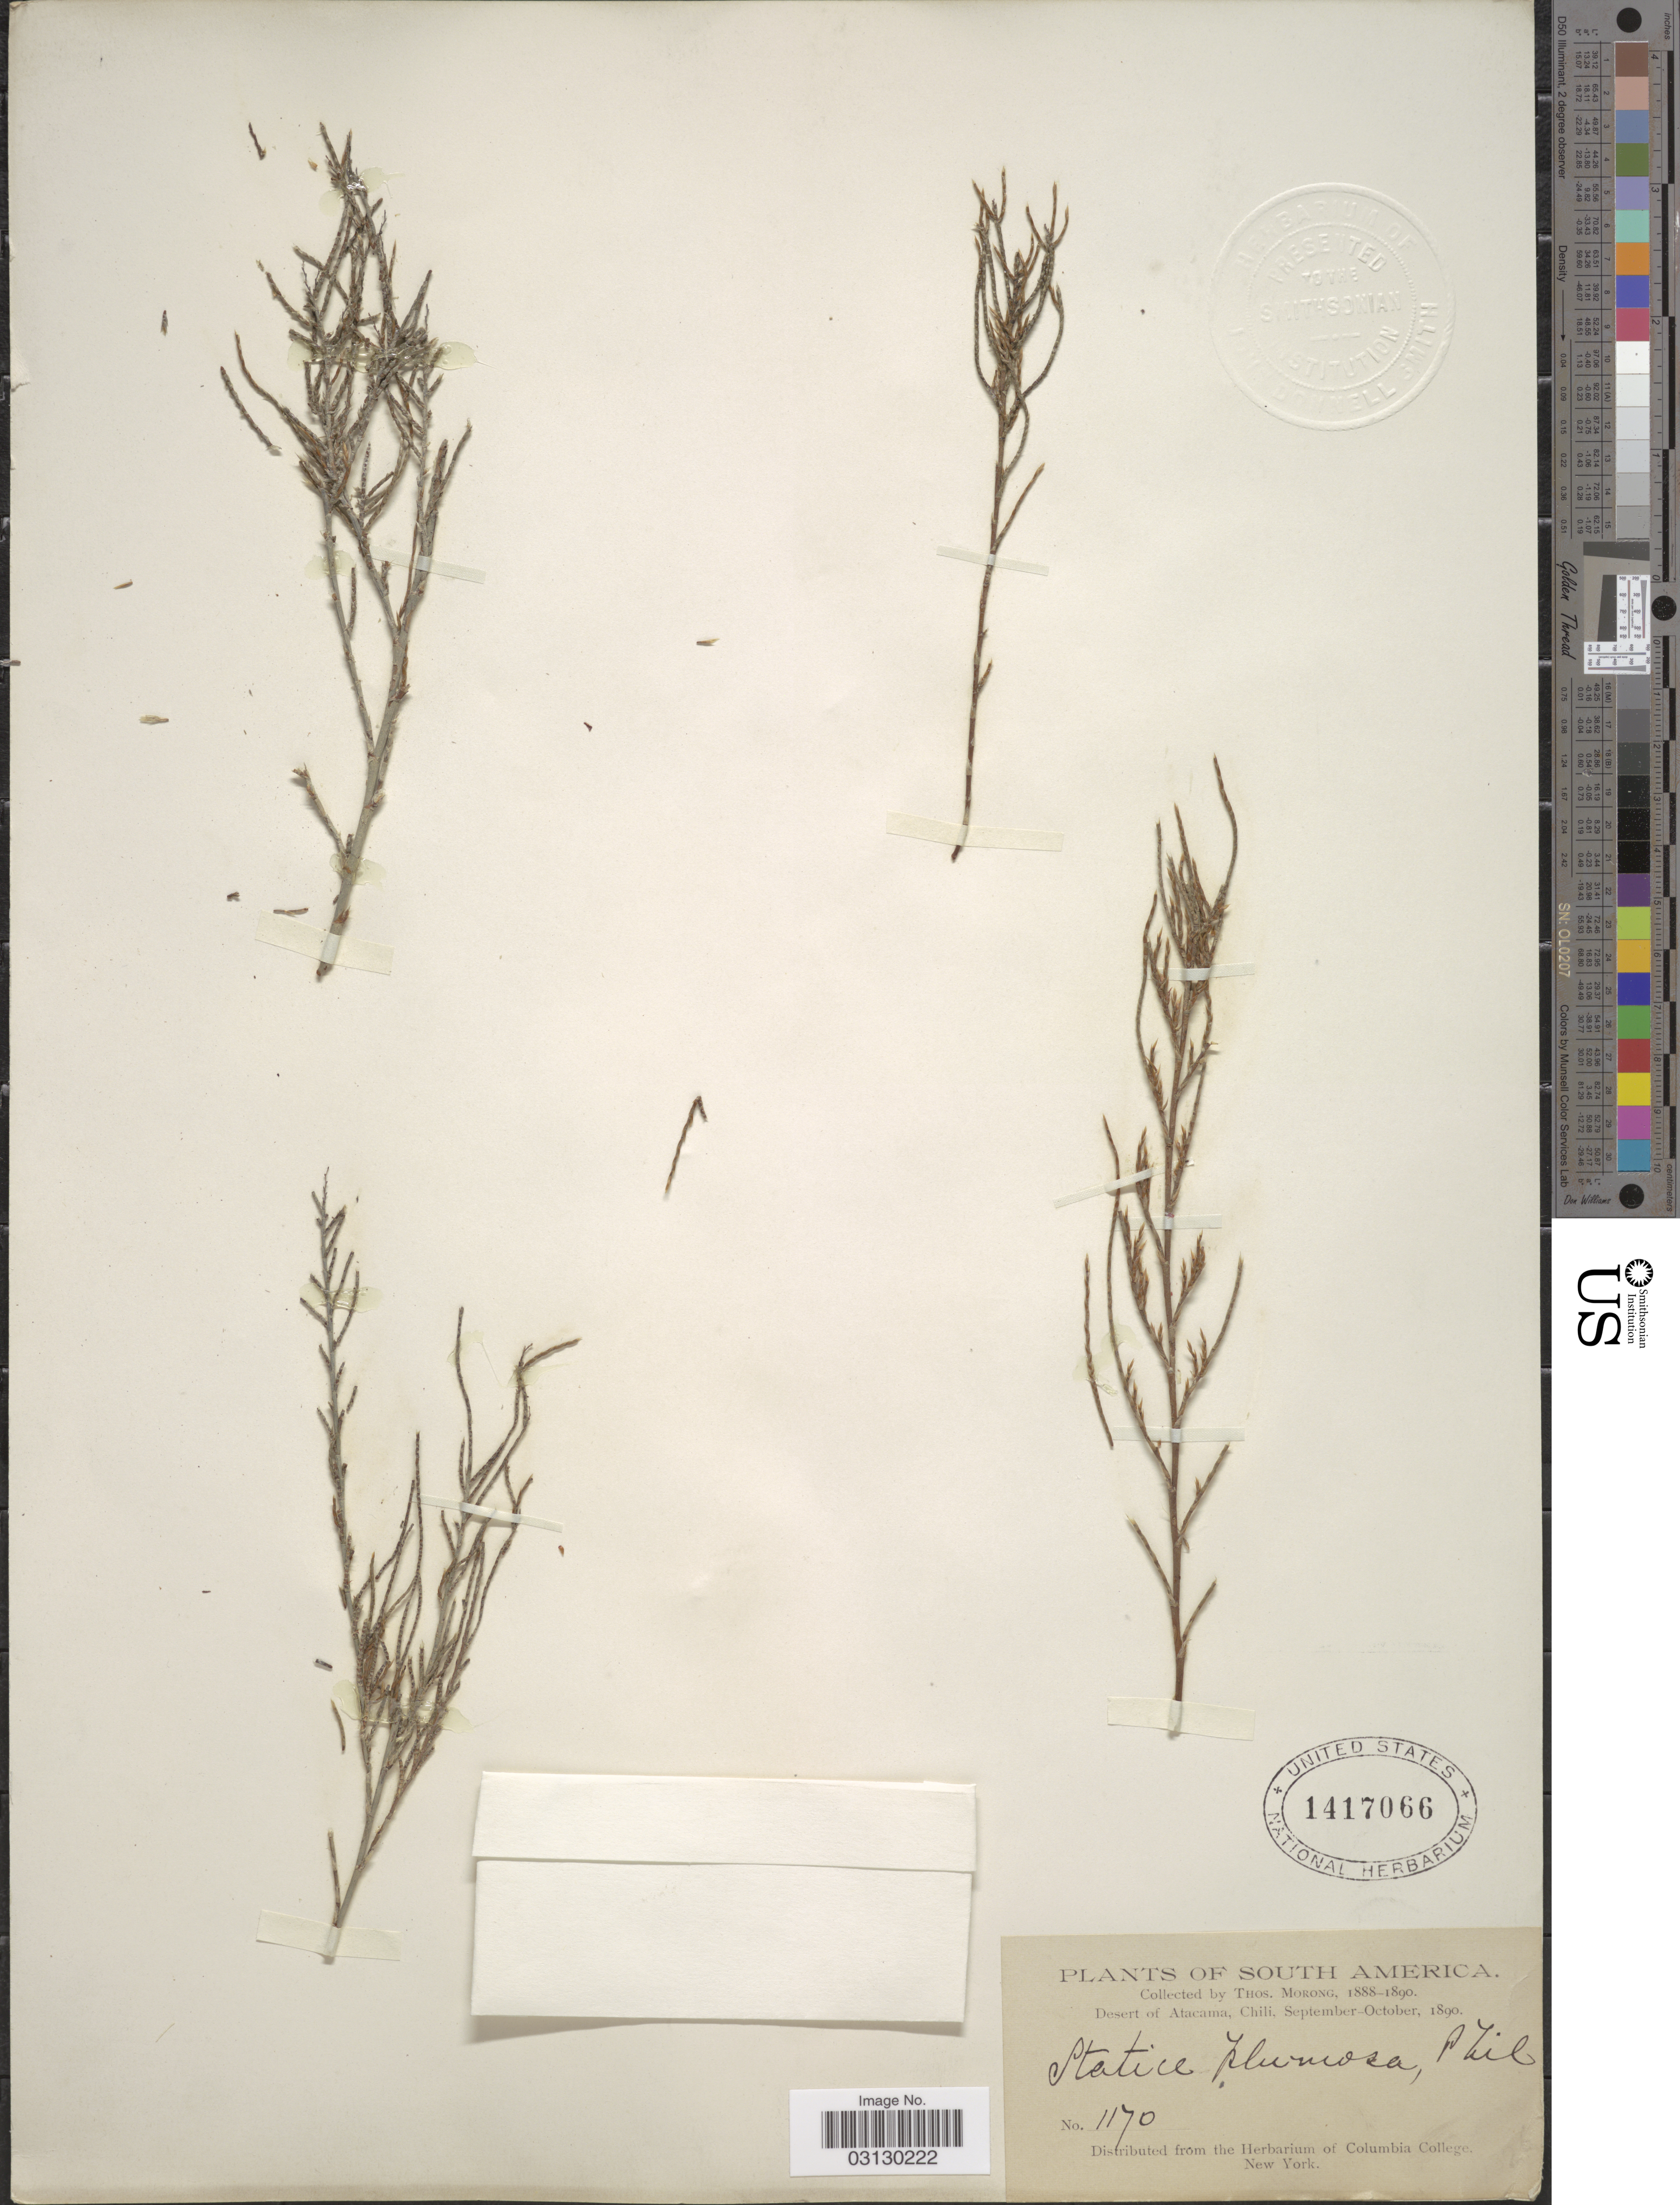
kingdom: Plantae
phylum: Tracheophyta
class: Magnoliopsida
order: Caryophyllales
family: Plumbaginaceae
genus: Bakerolimon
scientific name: Bakerolimon plumosum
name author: (Phil.) Lincz.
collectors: ex herb. T. Morong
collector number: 1170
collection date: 1890-09/1890-10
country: Chile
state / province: Atacama (III)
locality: Desert of Atacama.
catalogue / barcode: US 1417066